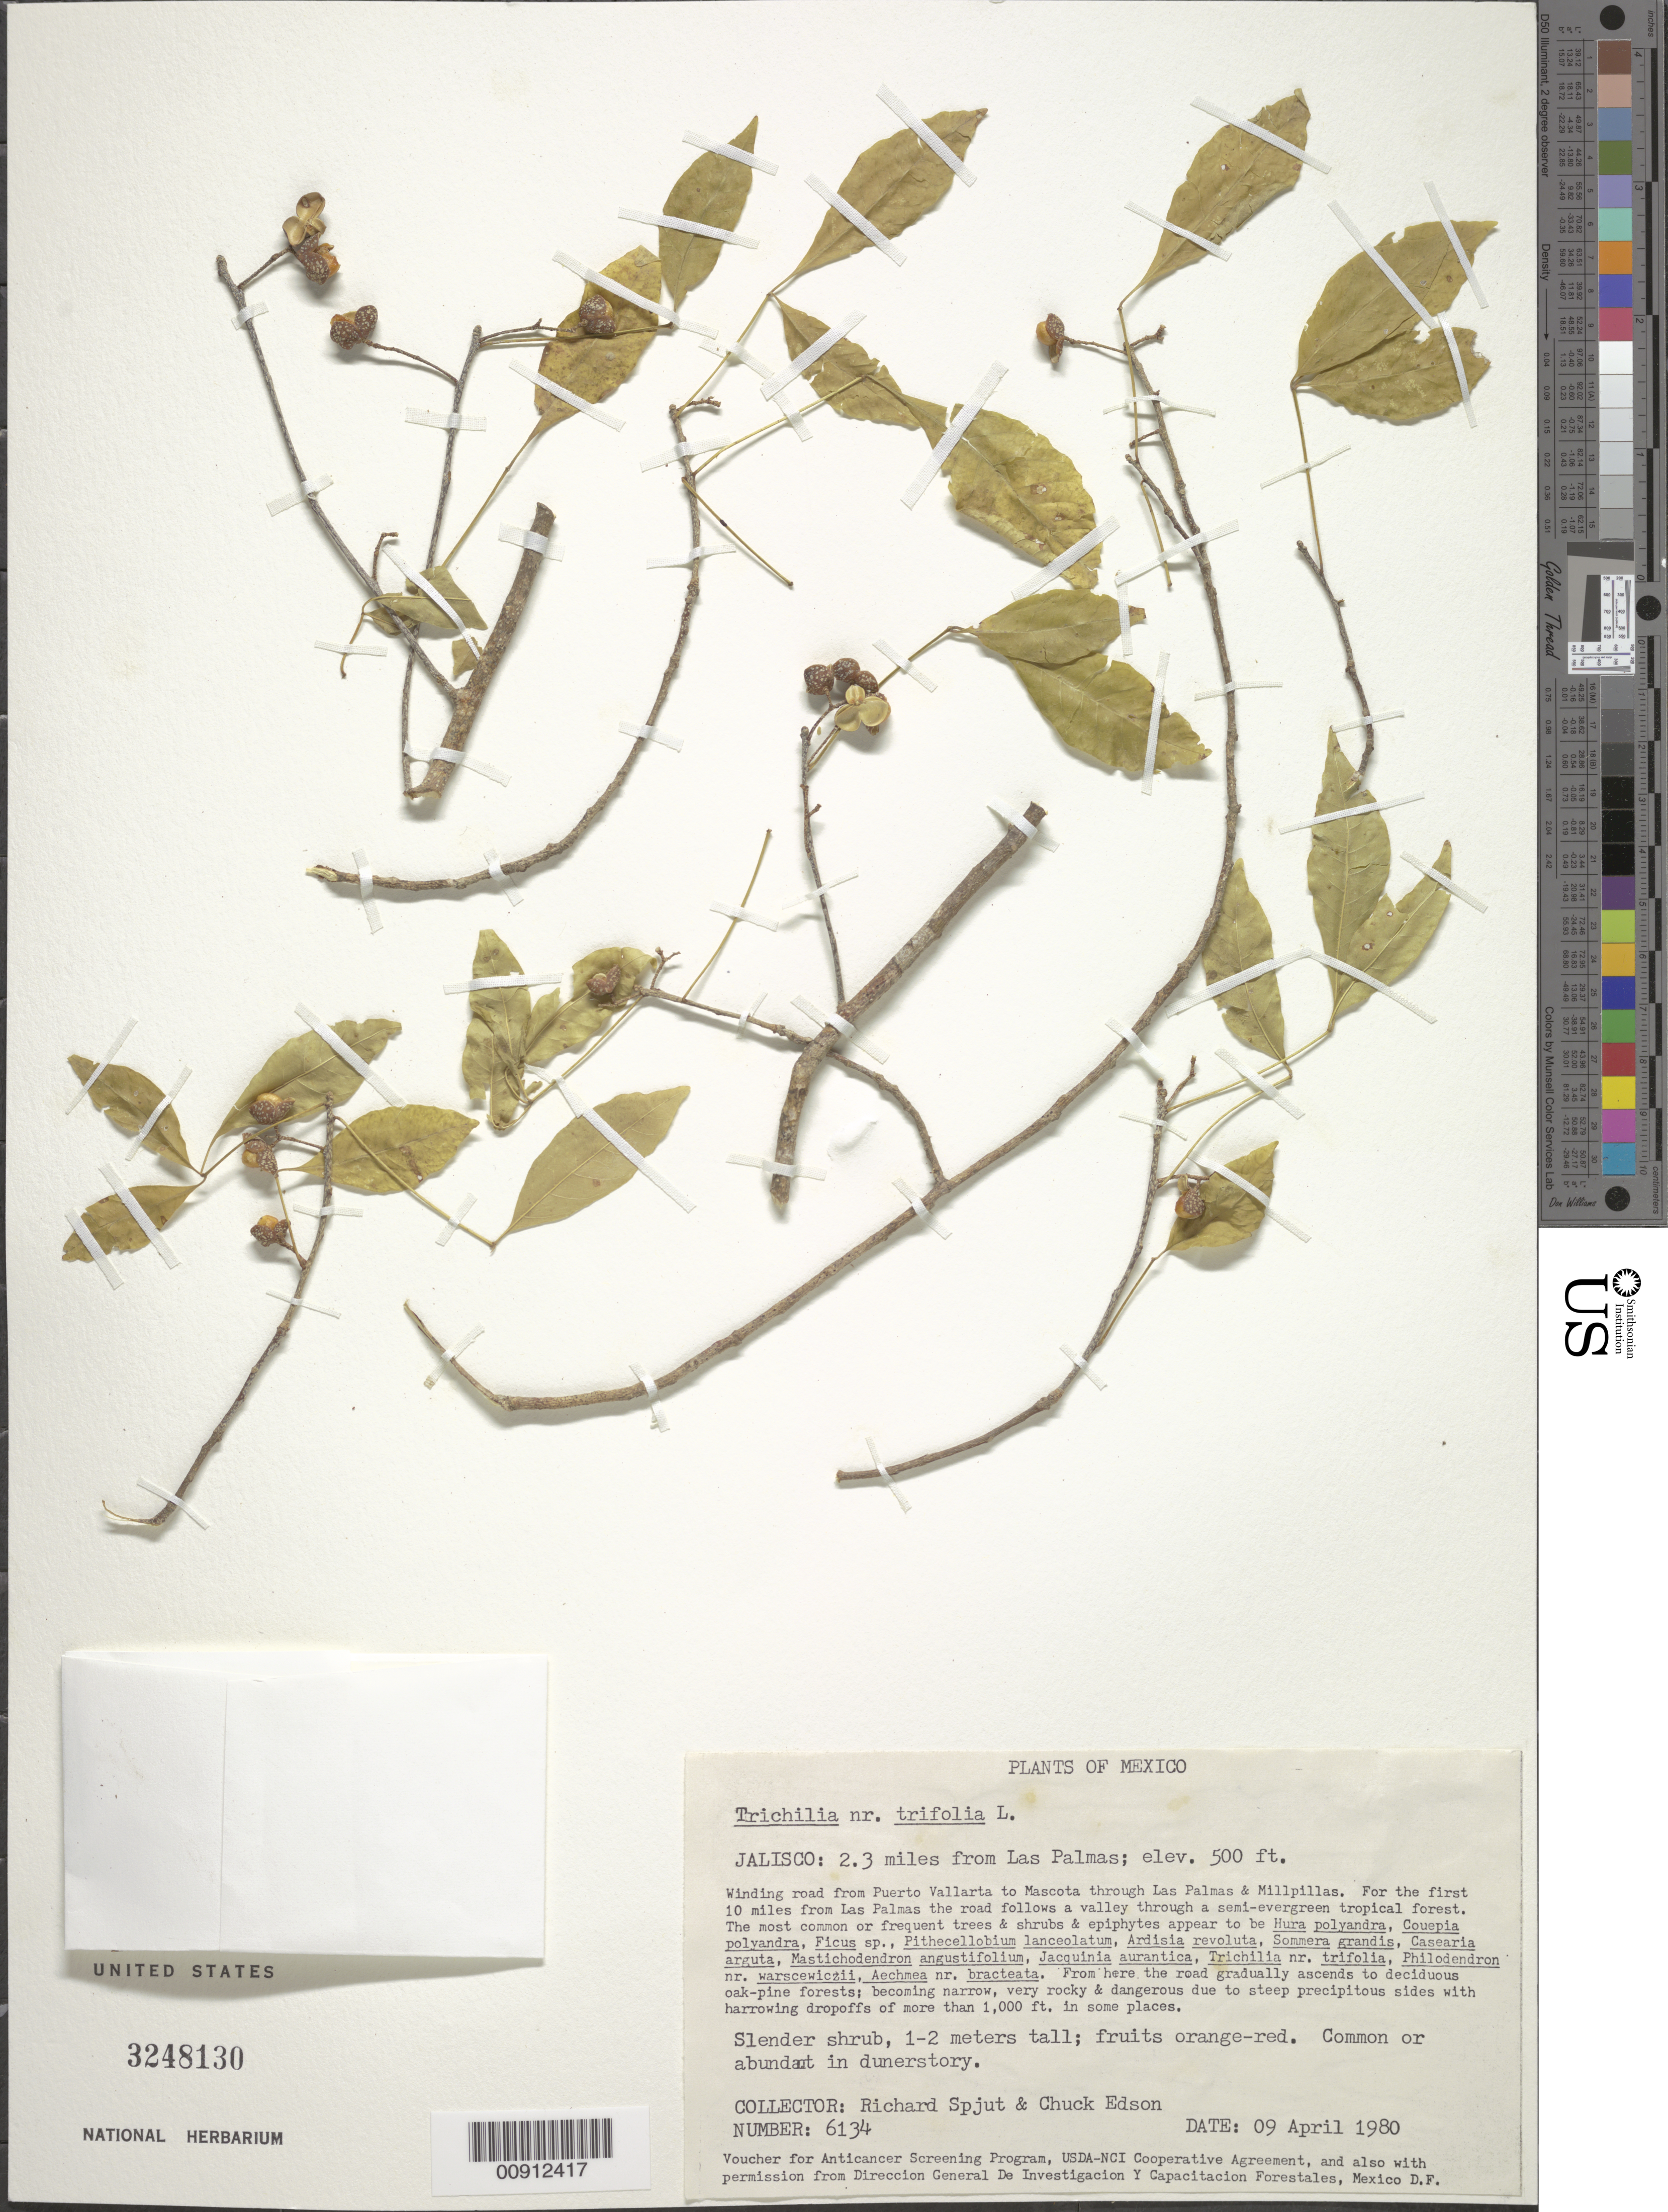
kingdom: Plantae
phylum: Tracheophyta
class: Magnoliopsida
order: Sapindales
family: Meliaceae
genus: Trichilia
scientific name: Trichilia trifolia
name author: L.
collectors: R. Spjut & C. Edson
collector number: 6134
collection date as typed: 09 Apr 1980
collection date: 1980-04-09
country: Mexico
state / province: Jalisco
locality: Jalisco: 2.3 mi from Las Palmas. Winding road from Puerto Vallarta to Mascota through Las Palmas & Millpillas. For the first 10 mi from Las Palmas the road follows a valley through a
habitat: Semi-evergreen tropical forest w/Hura polyandra, Couepia polyandra, Ficus sp., Pithecellobium lanceolatum, & c.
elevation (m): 152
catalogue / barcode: US 3248130